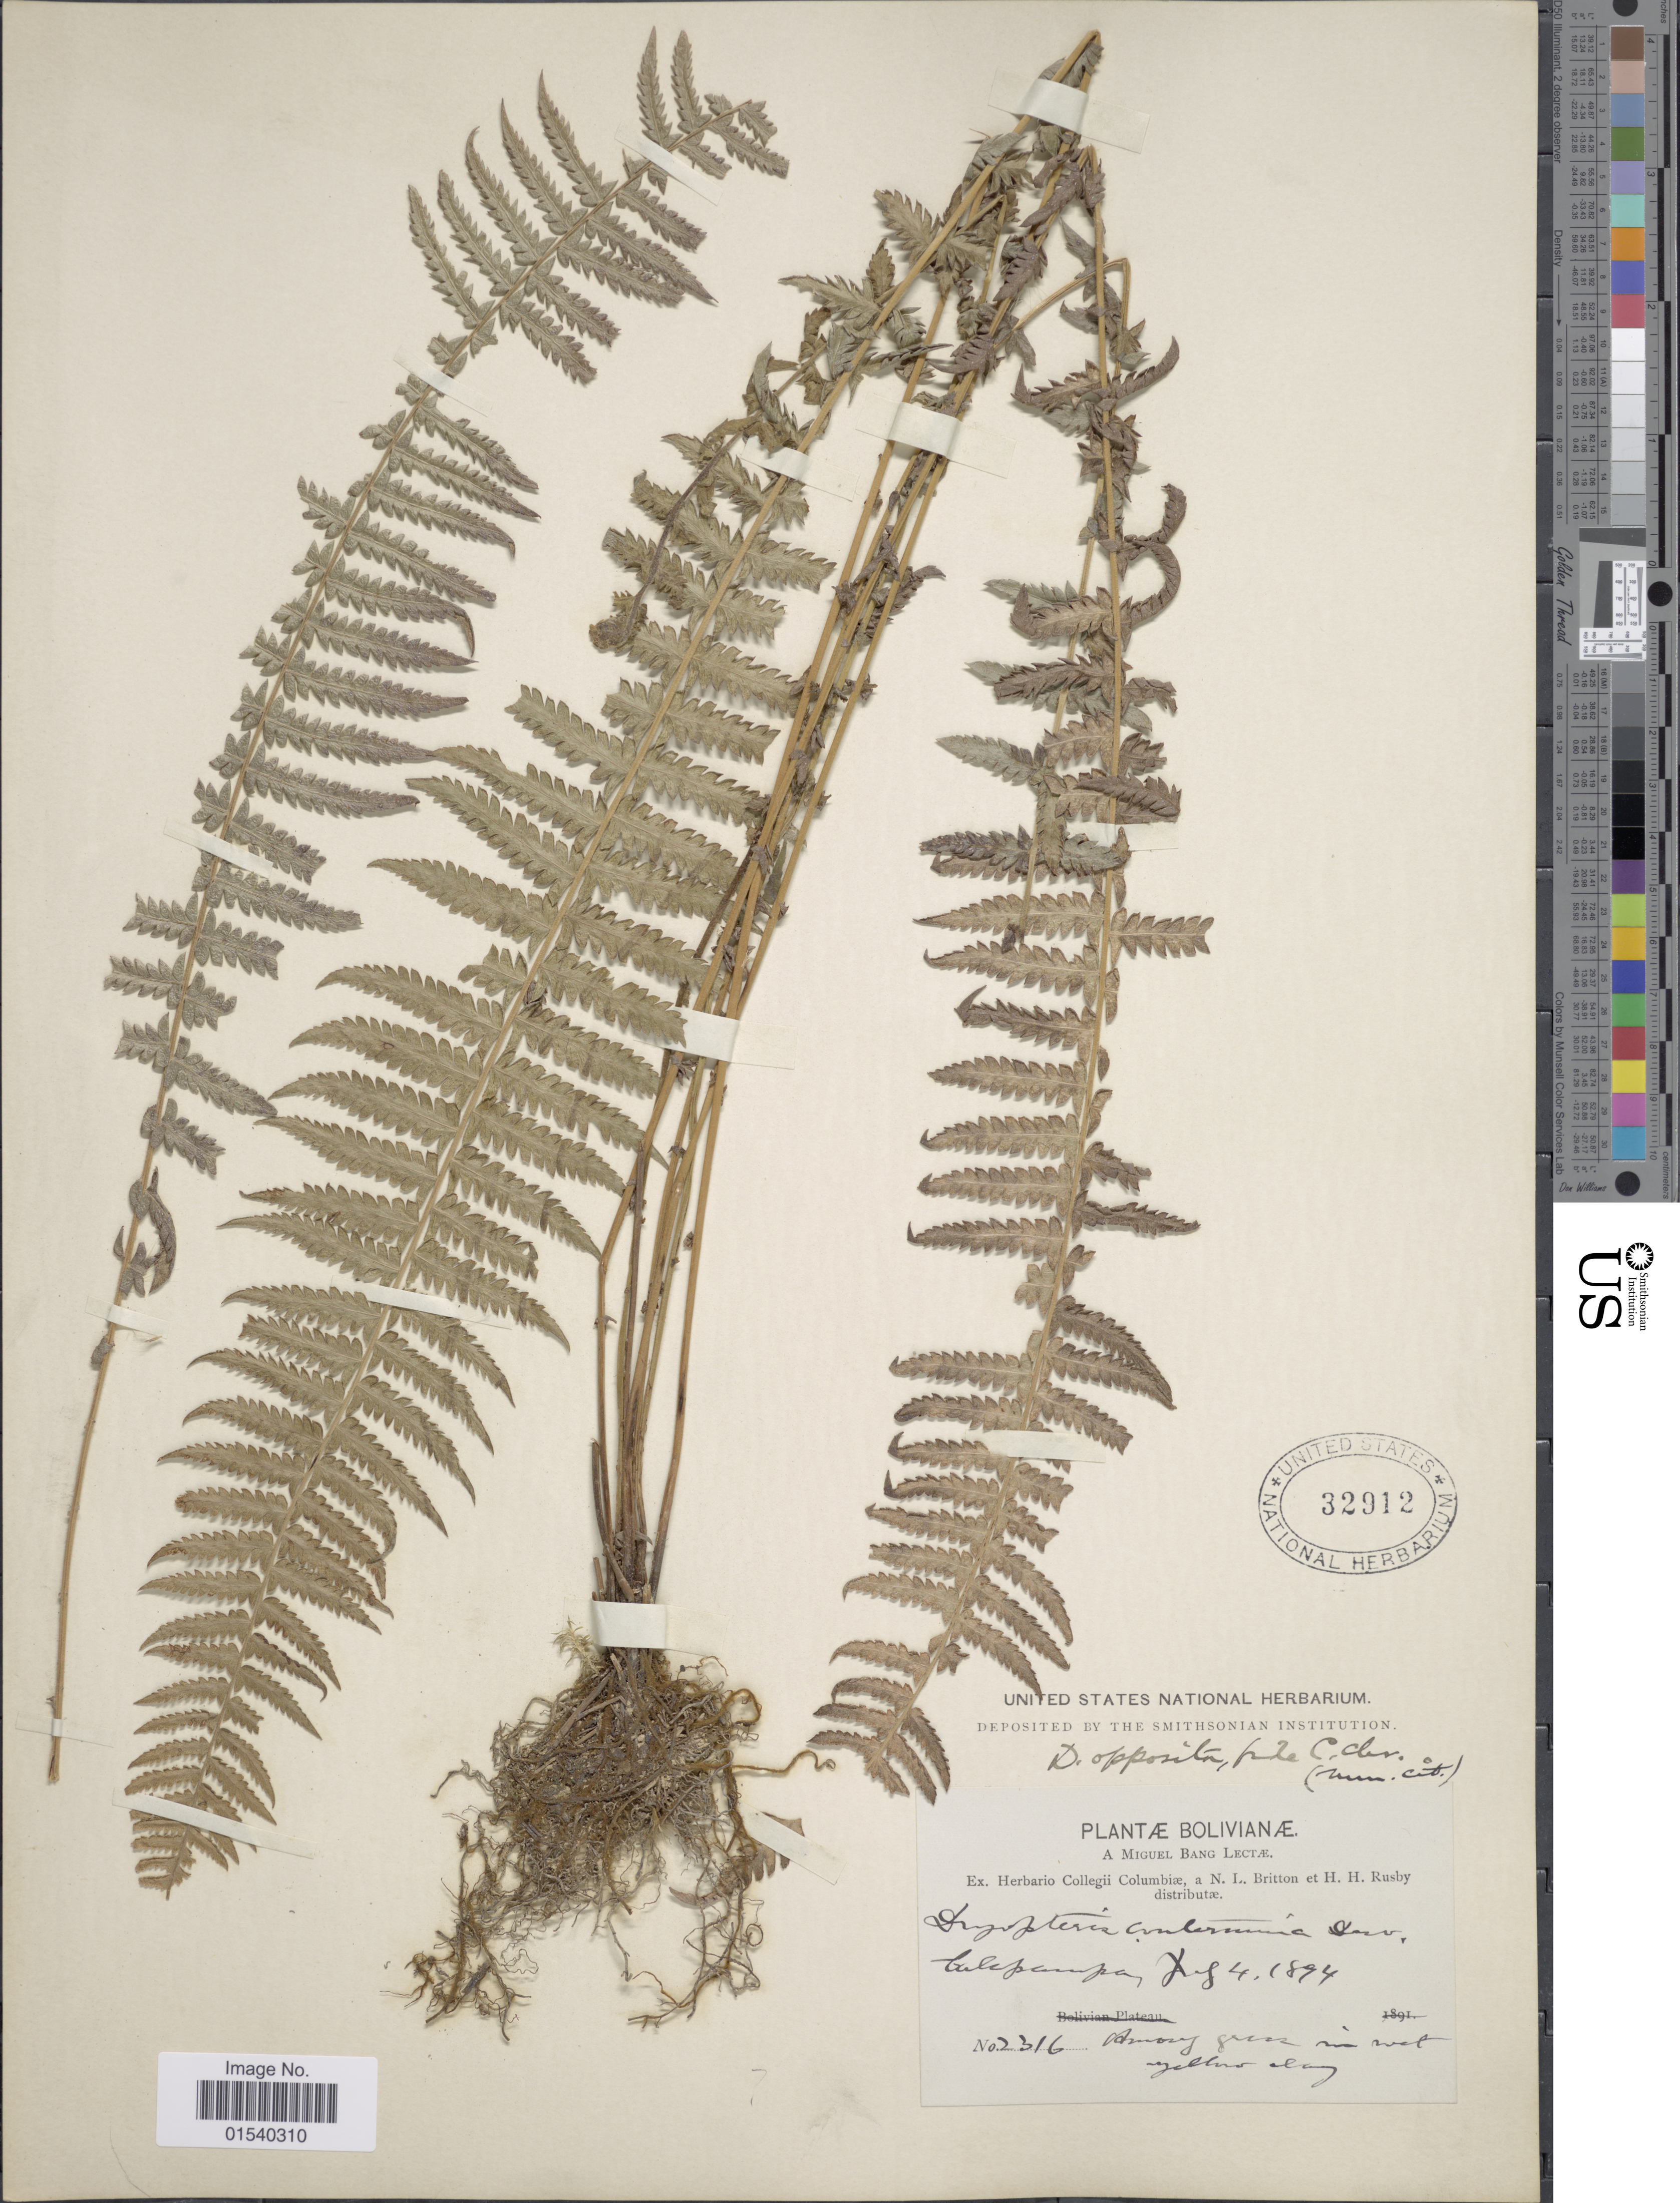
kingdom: Plantae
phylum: Tracheophyta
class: Polypodiopsida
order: Polypodiales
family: Thelypteridaceae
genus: Amauropelta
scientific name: Amauropelta opposita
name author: (Vahl) Pic. Serm.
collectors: M. Bang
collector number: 2316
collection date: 1894-07-04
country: Bolivia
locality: Calopampa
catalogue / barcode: US 32912